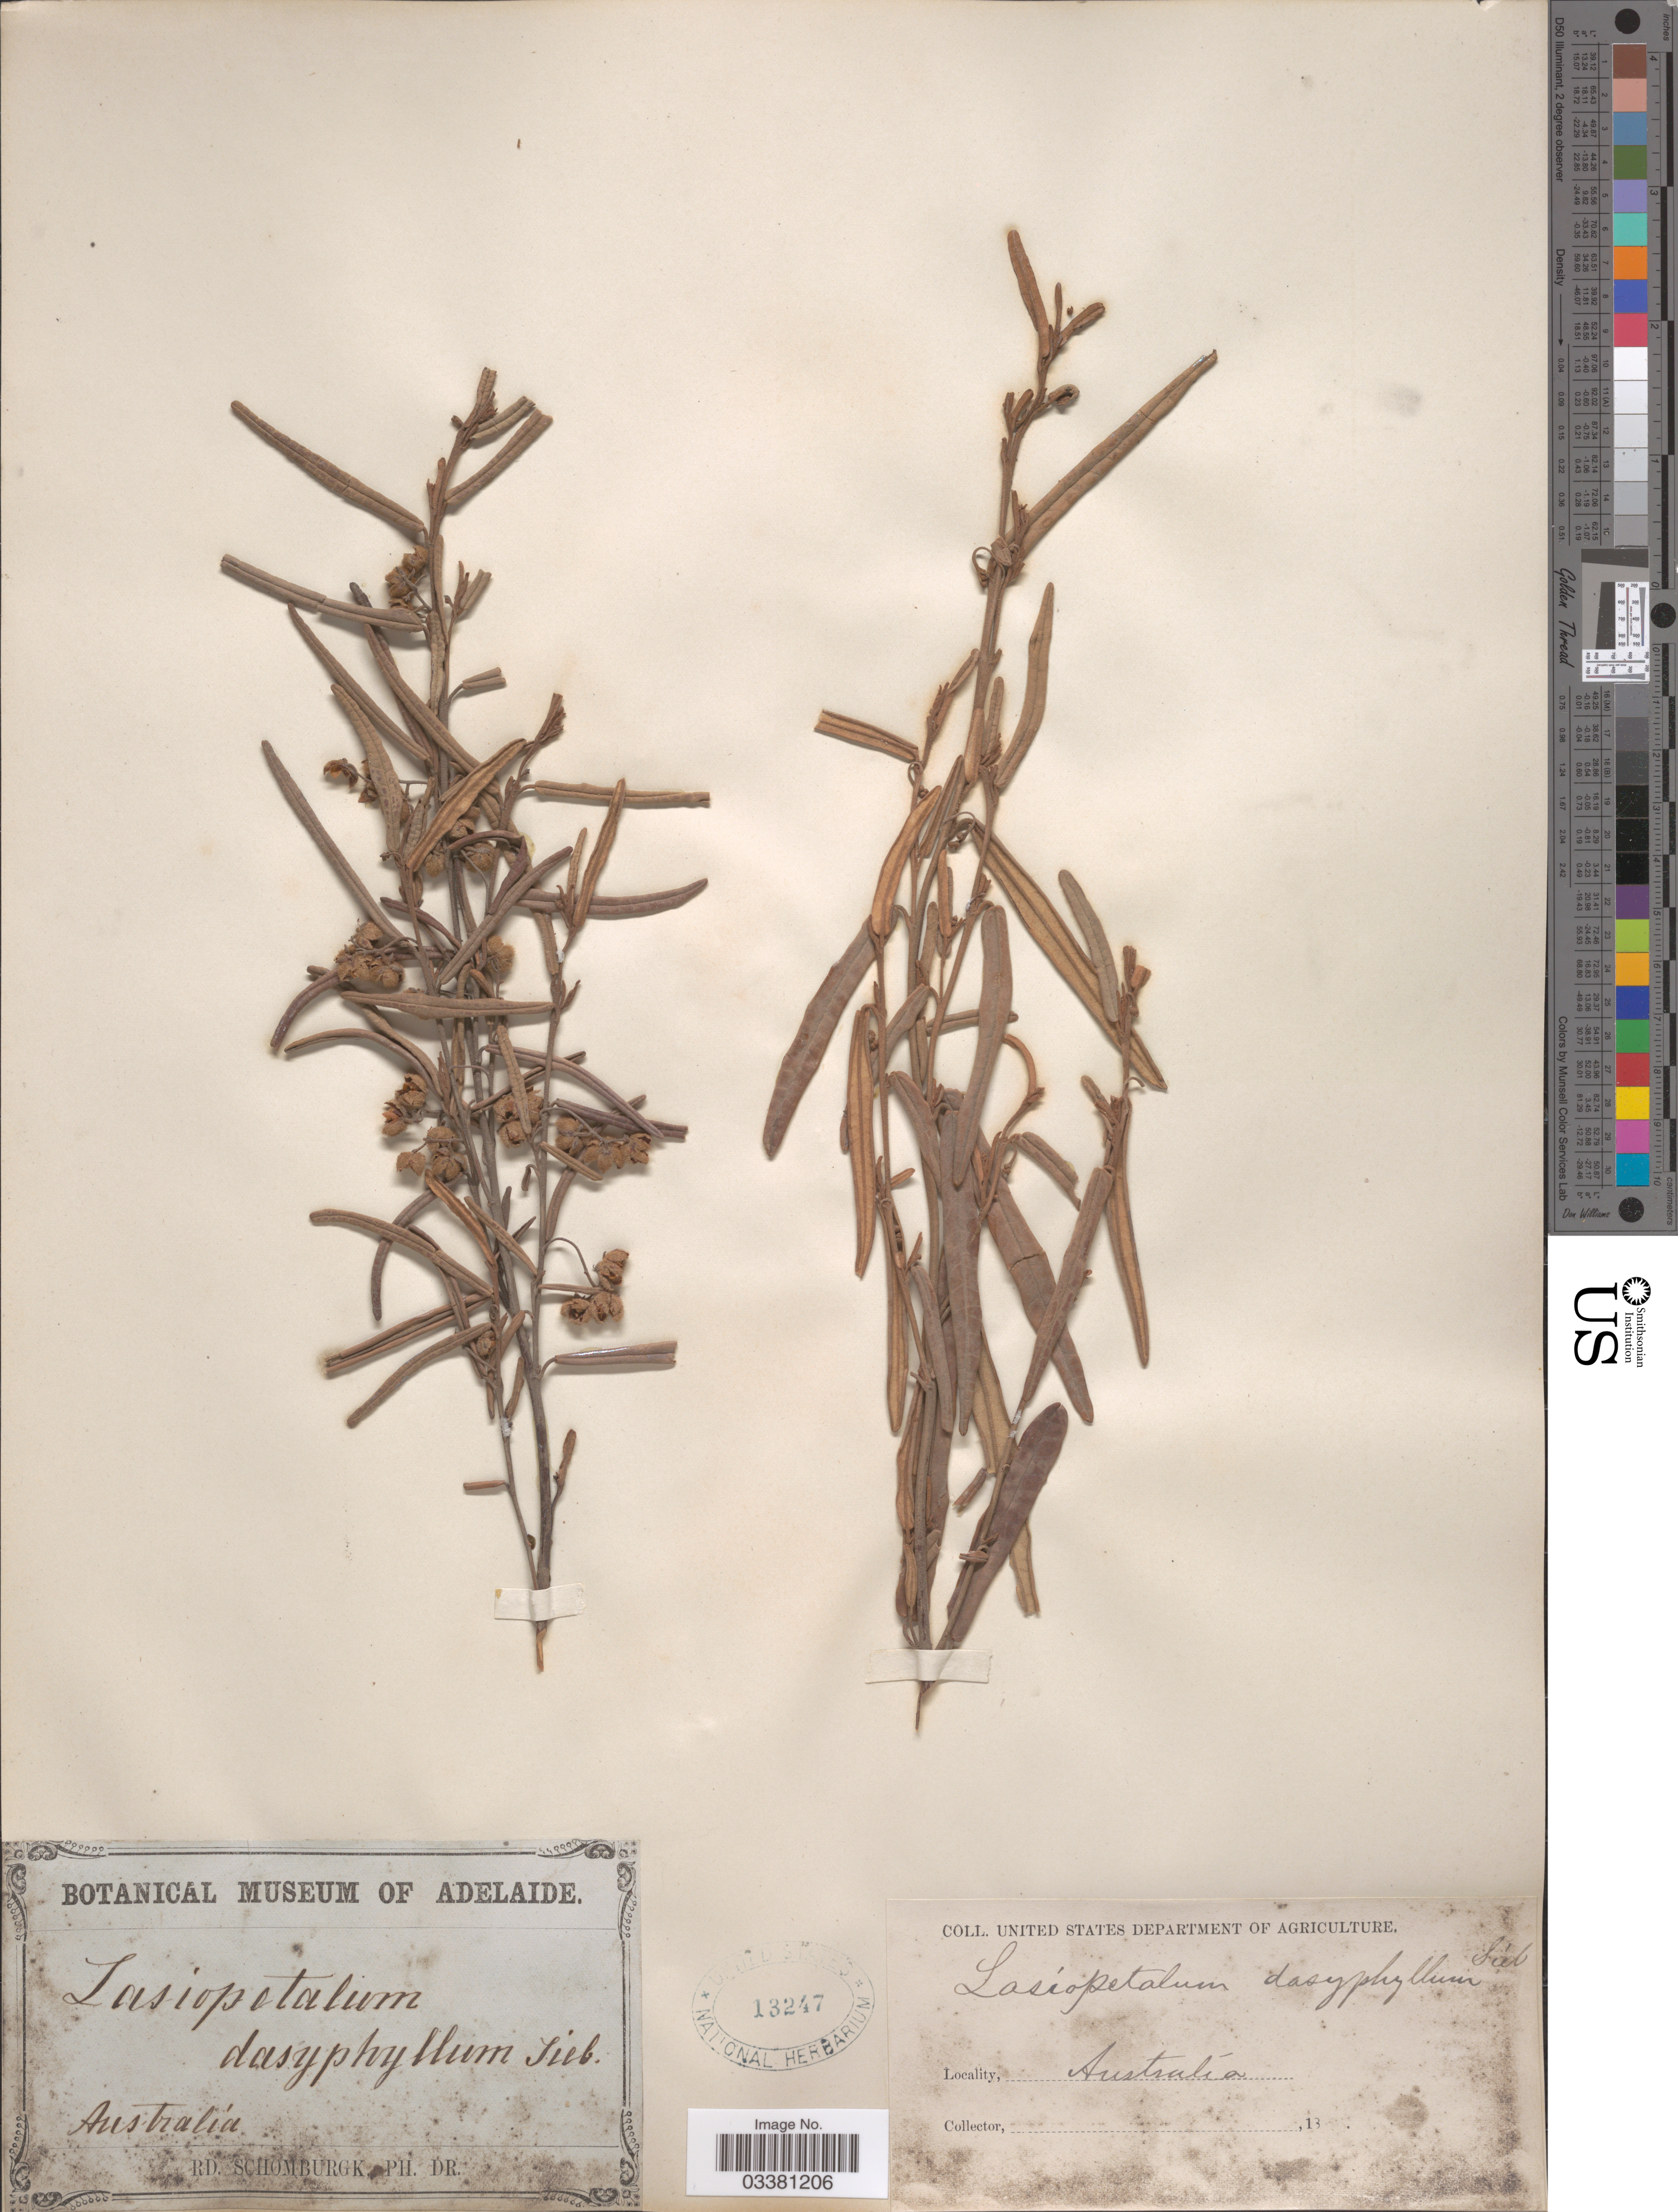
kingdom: Plantae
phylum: Tracheophyta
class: Magnoliopsida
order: Malvales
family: Malvaceae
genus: Lasiopetalum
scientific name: Lasiopetalum dasyphyllum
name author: Sieber ex Hook.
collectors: M. R. Schomburgk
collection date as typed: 18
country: Australia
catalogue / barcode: US 13247